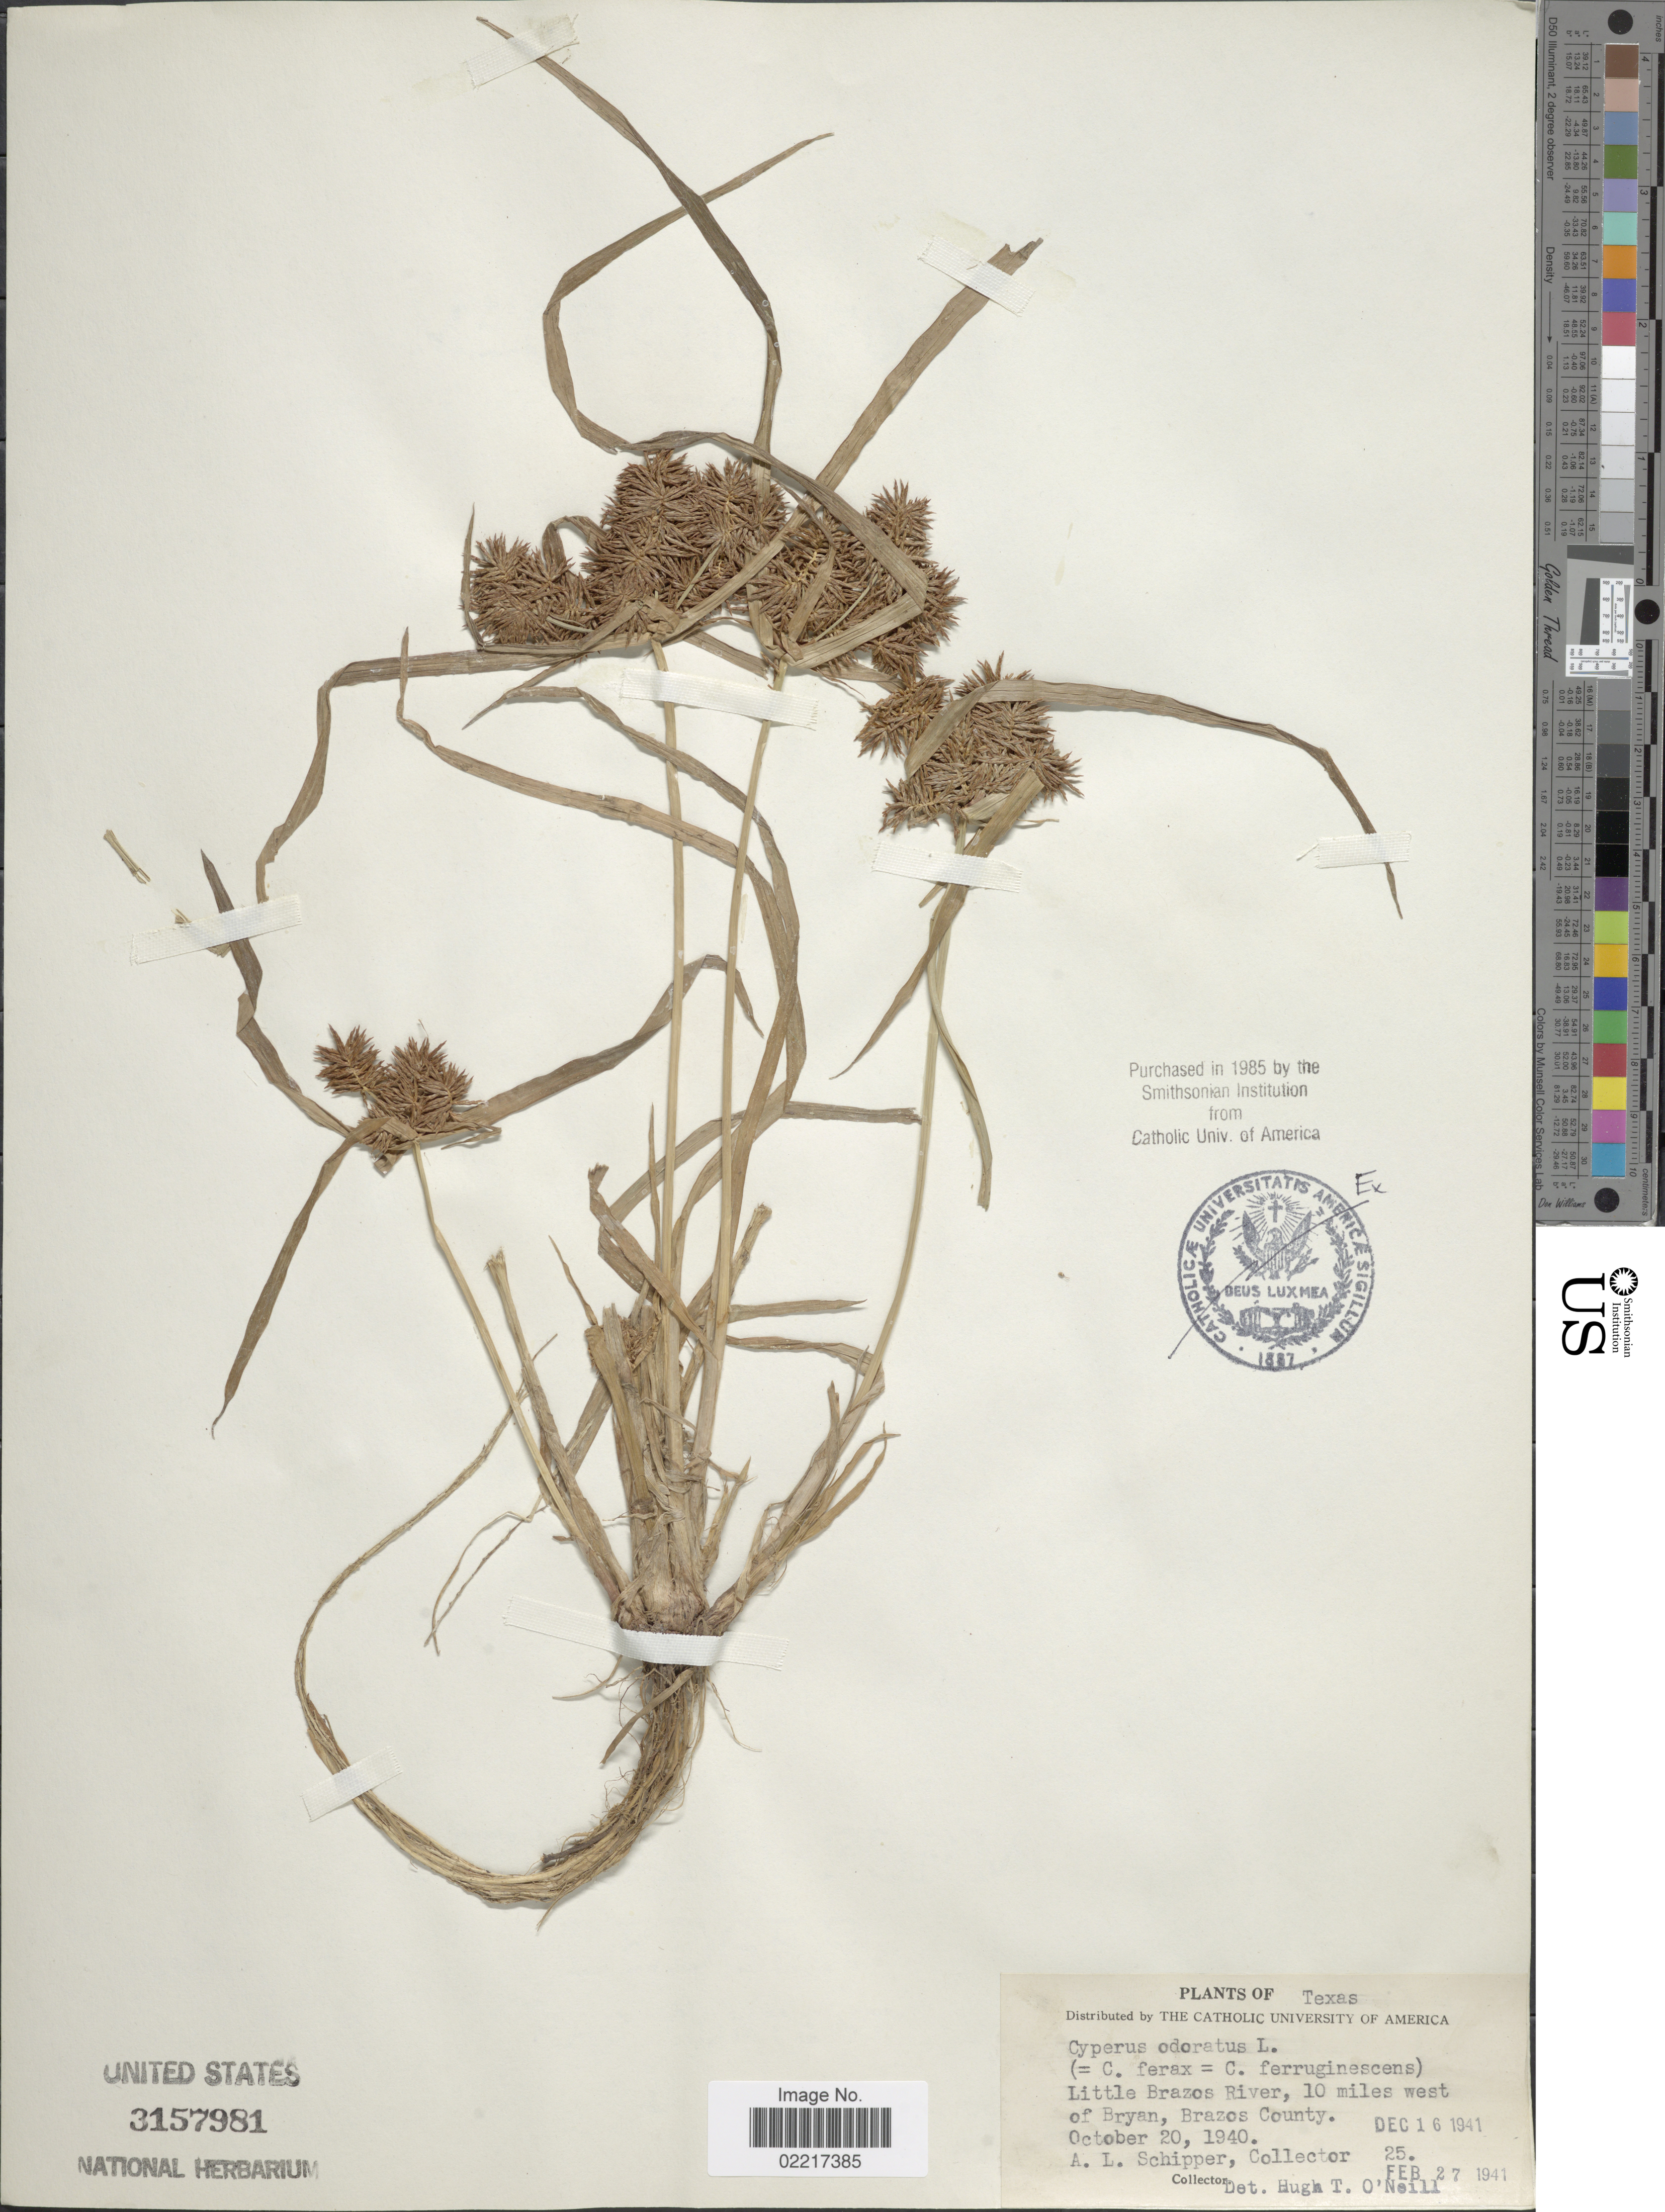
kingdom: Plantae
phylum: Tracheophyta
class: Liliopsida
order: Poales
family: Cyperaceae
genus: Cyperus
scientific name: Cyperus odoratus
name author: L.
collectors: A. Schipper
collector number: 25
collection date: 1940-10-20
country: United States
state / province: Texas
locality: Little Brazos River, 10 miles west of Bryan, Brazos County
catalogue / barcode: US 3157981